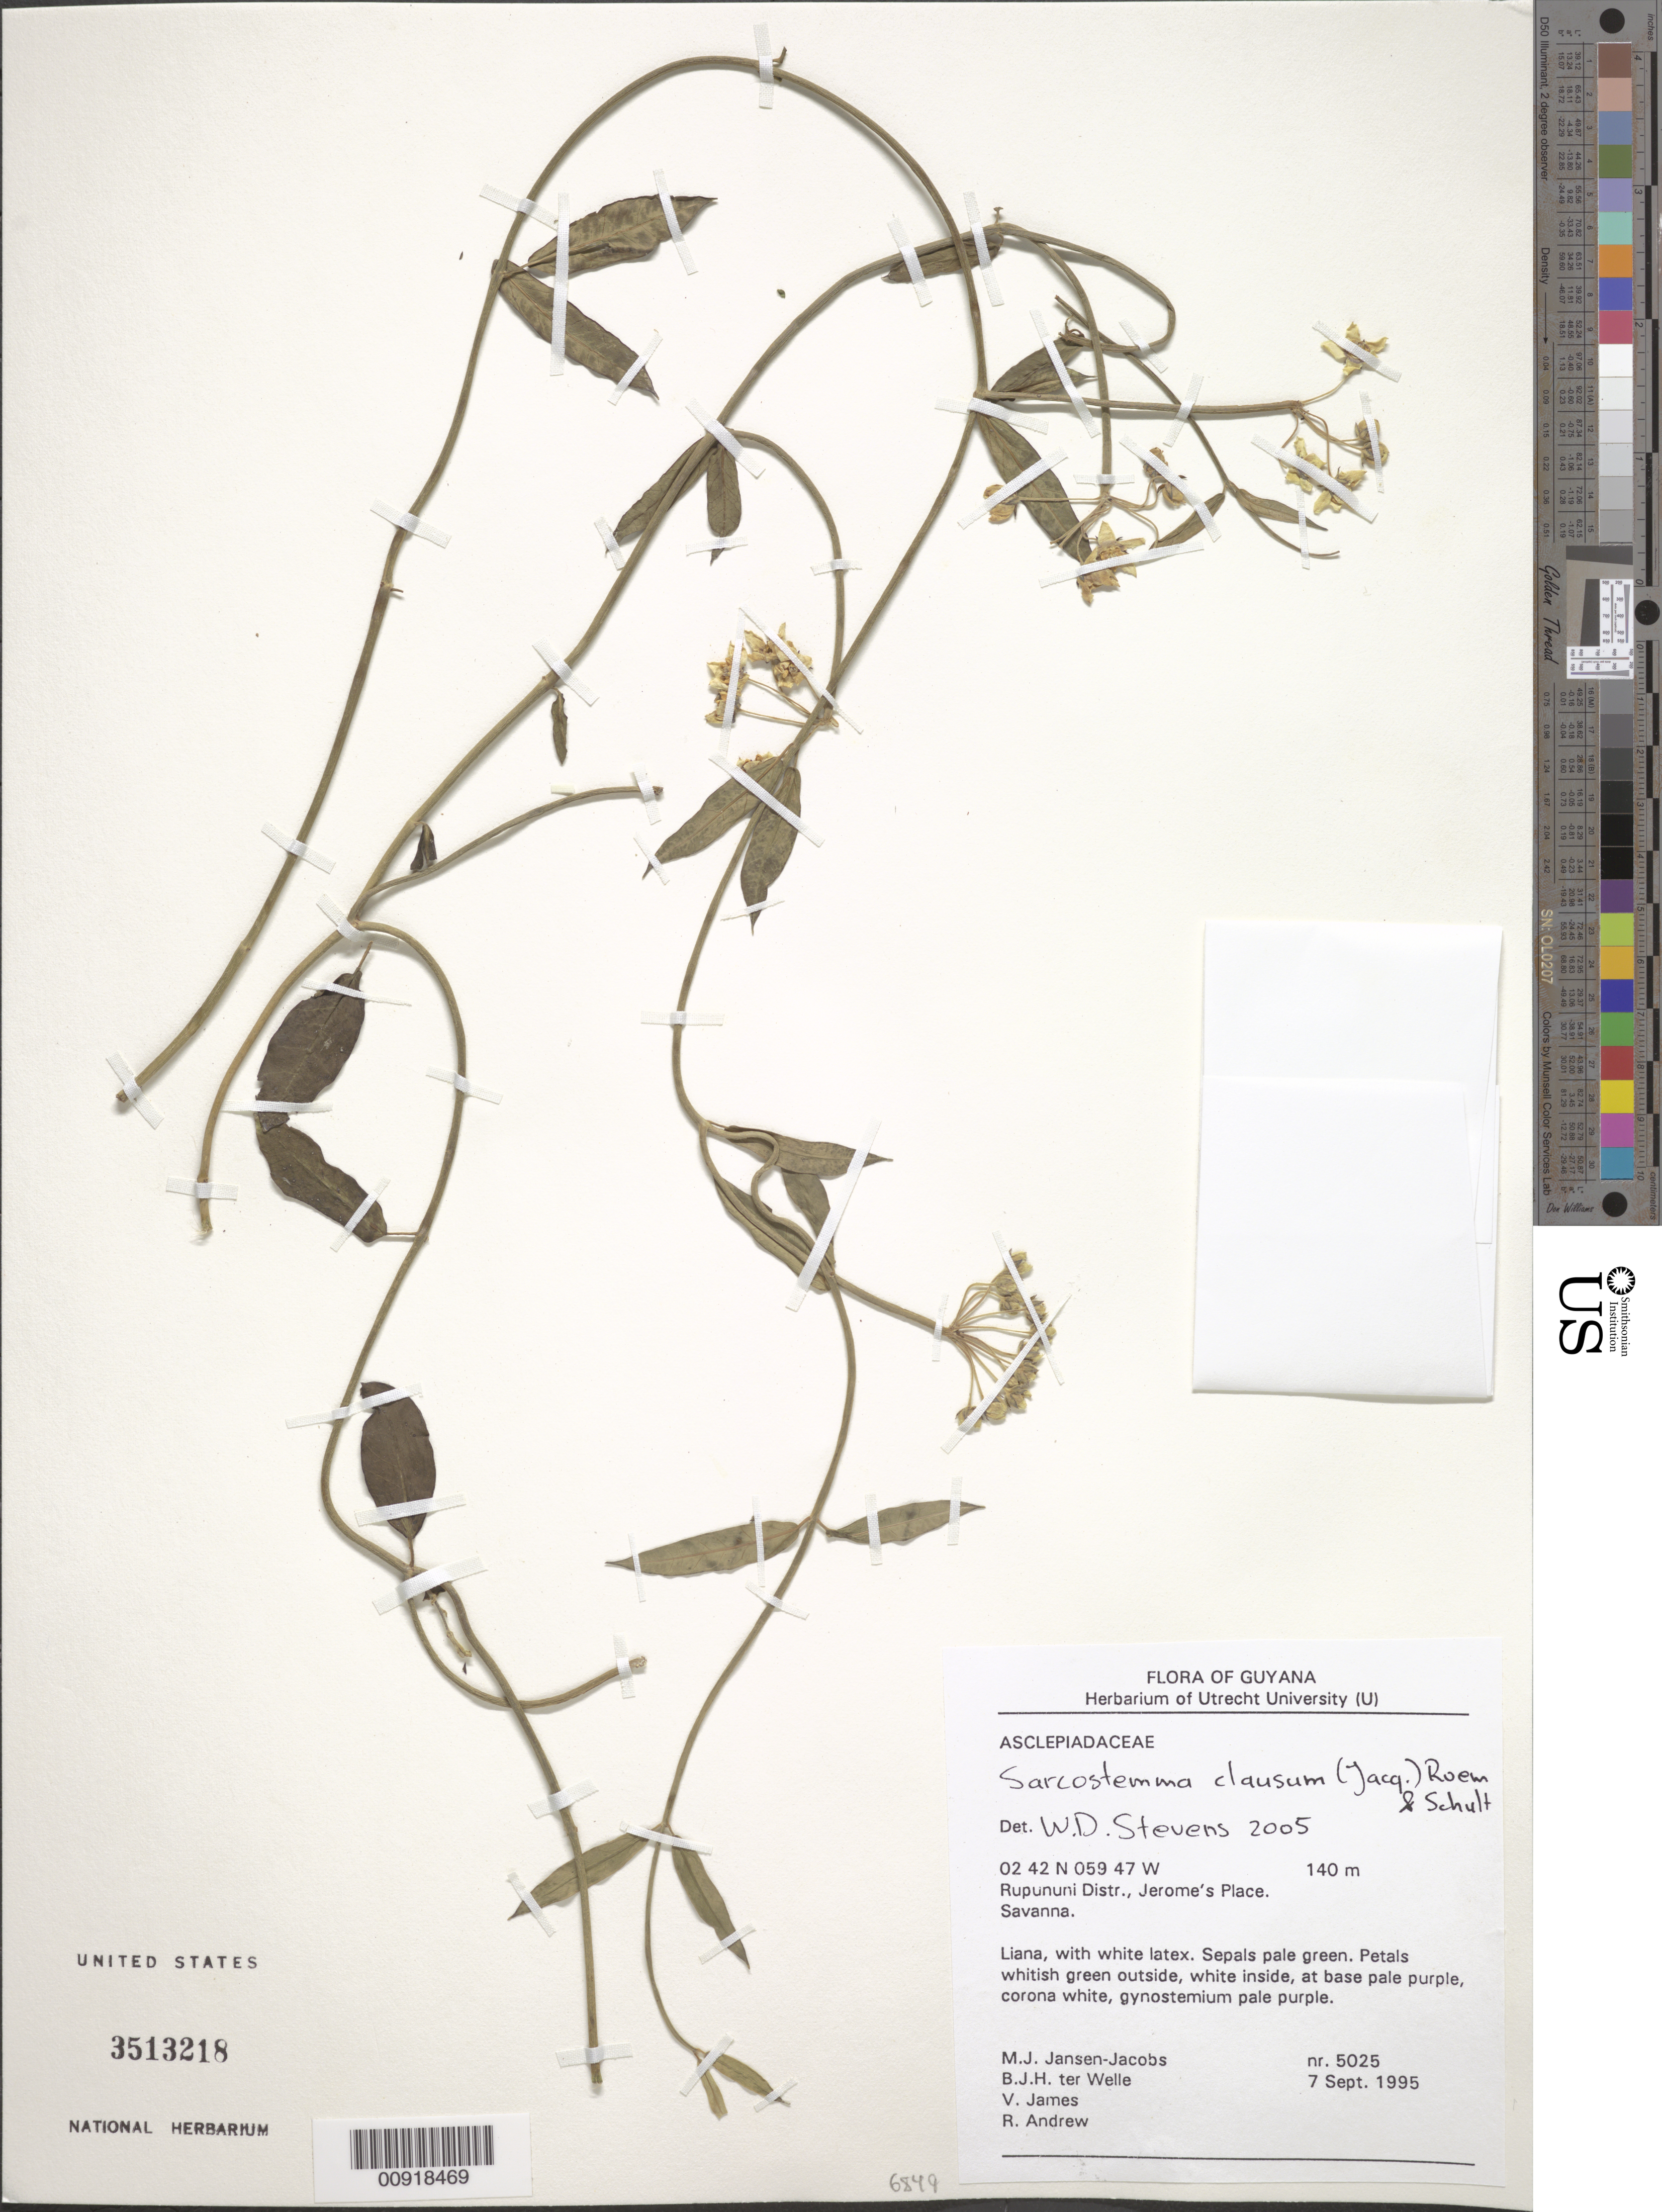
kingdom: Plantae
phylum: Tracheophyta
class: Magnoliopsida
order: Gentianales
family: Apocynaceae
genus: Sarcostemma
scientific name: Sarcostemma clausum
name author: (Jacq.) Schult.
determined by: Stevens, W. Douglas, Missouri Botanical Garden (MO)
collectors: M. J. Jansen-Jacobs, B. Welle, V. James & R. Andrew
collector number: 5025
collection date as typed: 7-Sep-95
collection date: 1995-09-07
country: Guyana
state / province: U. Takutu-U. Essequibo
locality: Jerome's Place, Talidku Mt., Rupununi Dist.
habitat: Savanna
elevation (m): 140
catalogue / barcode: US 3513218